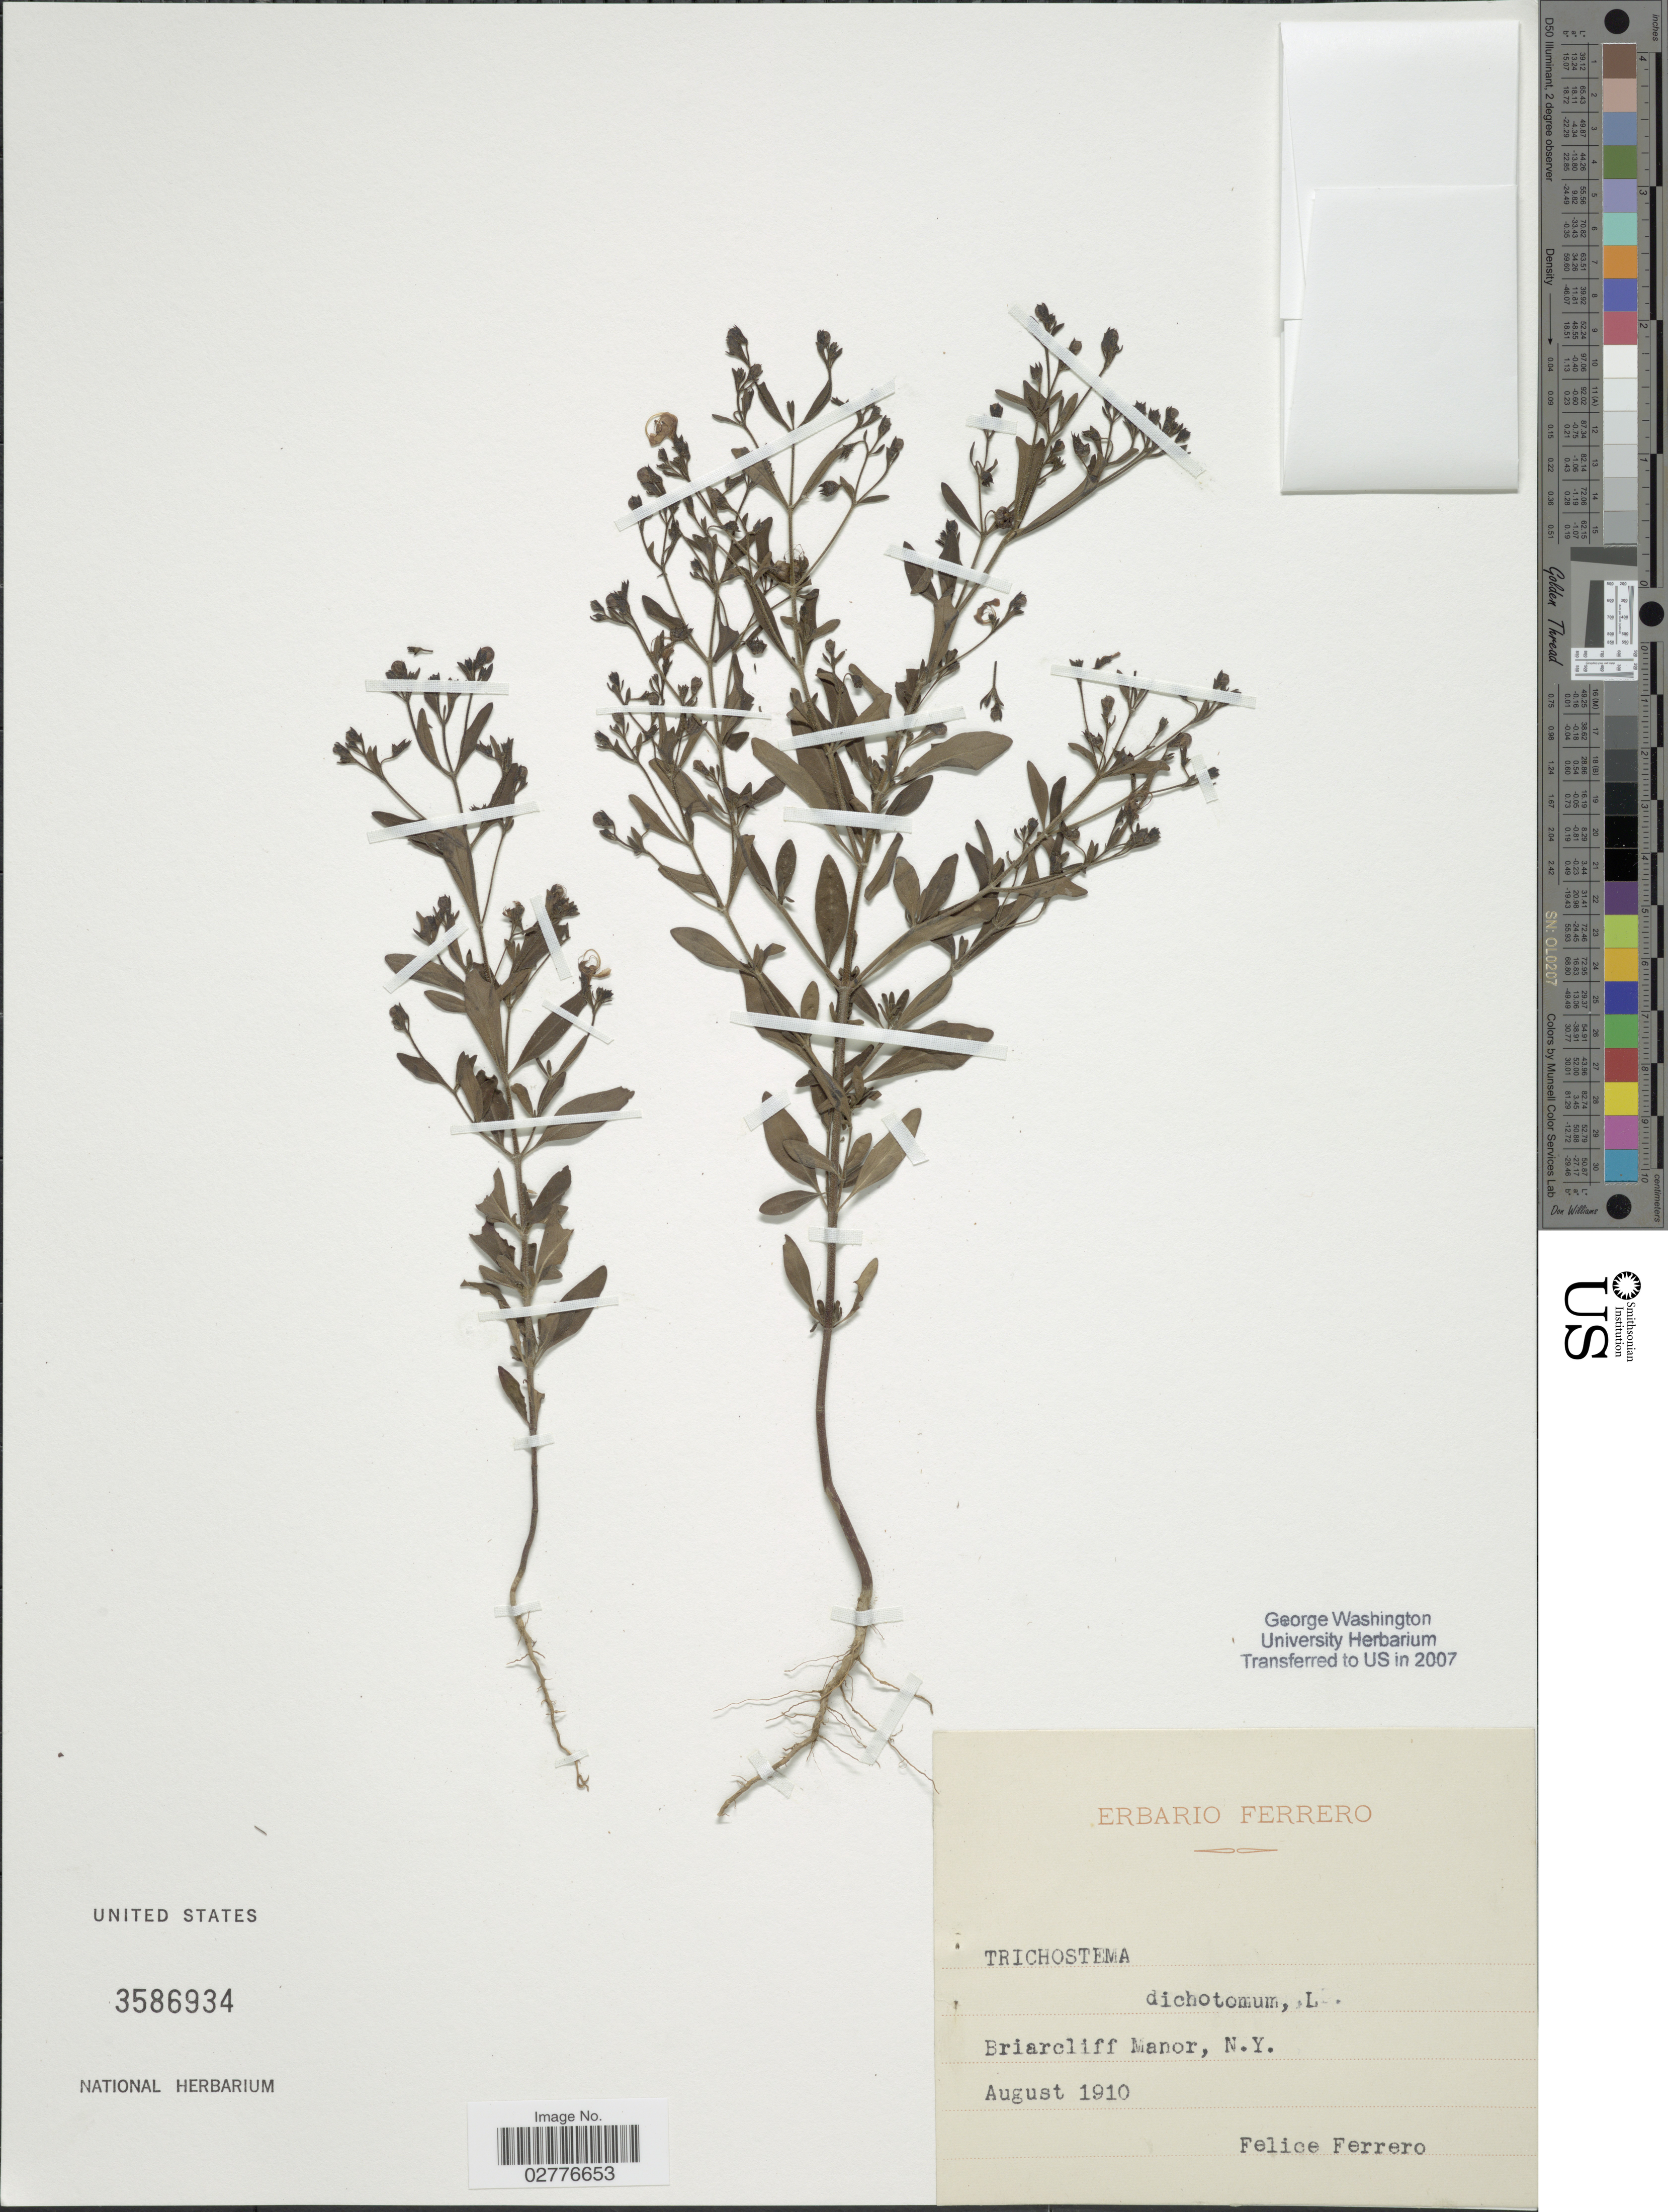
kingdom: Plantae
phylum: Tracheophyta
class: Magnoliopsida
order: Lamiales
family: Lamiaceae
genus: Trichostema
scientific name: Trichostema dichotomum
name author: L.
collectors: F. Ferrero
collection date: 1910-08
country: United States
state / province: New York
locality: Briarcliff Manor.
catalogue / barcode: US 3586934